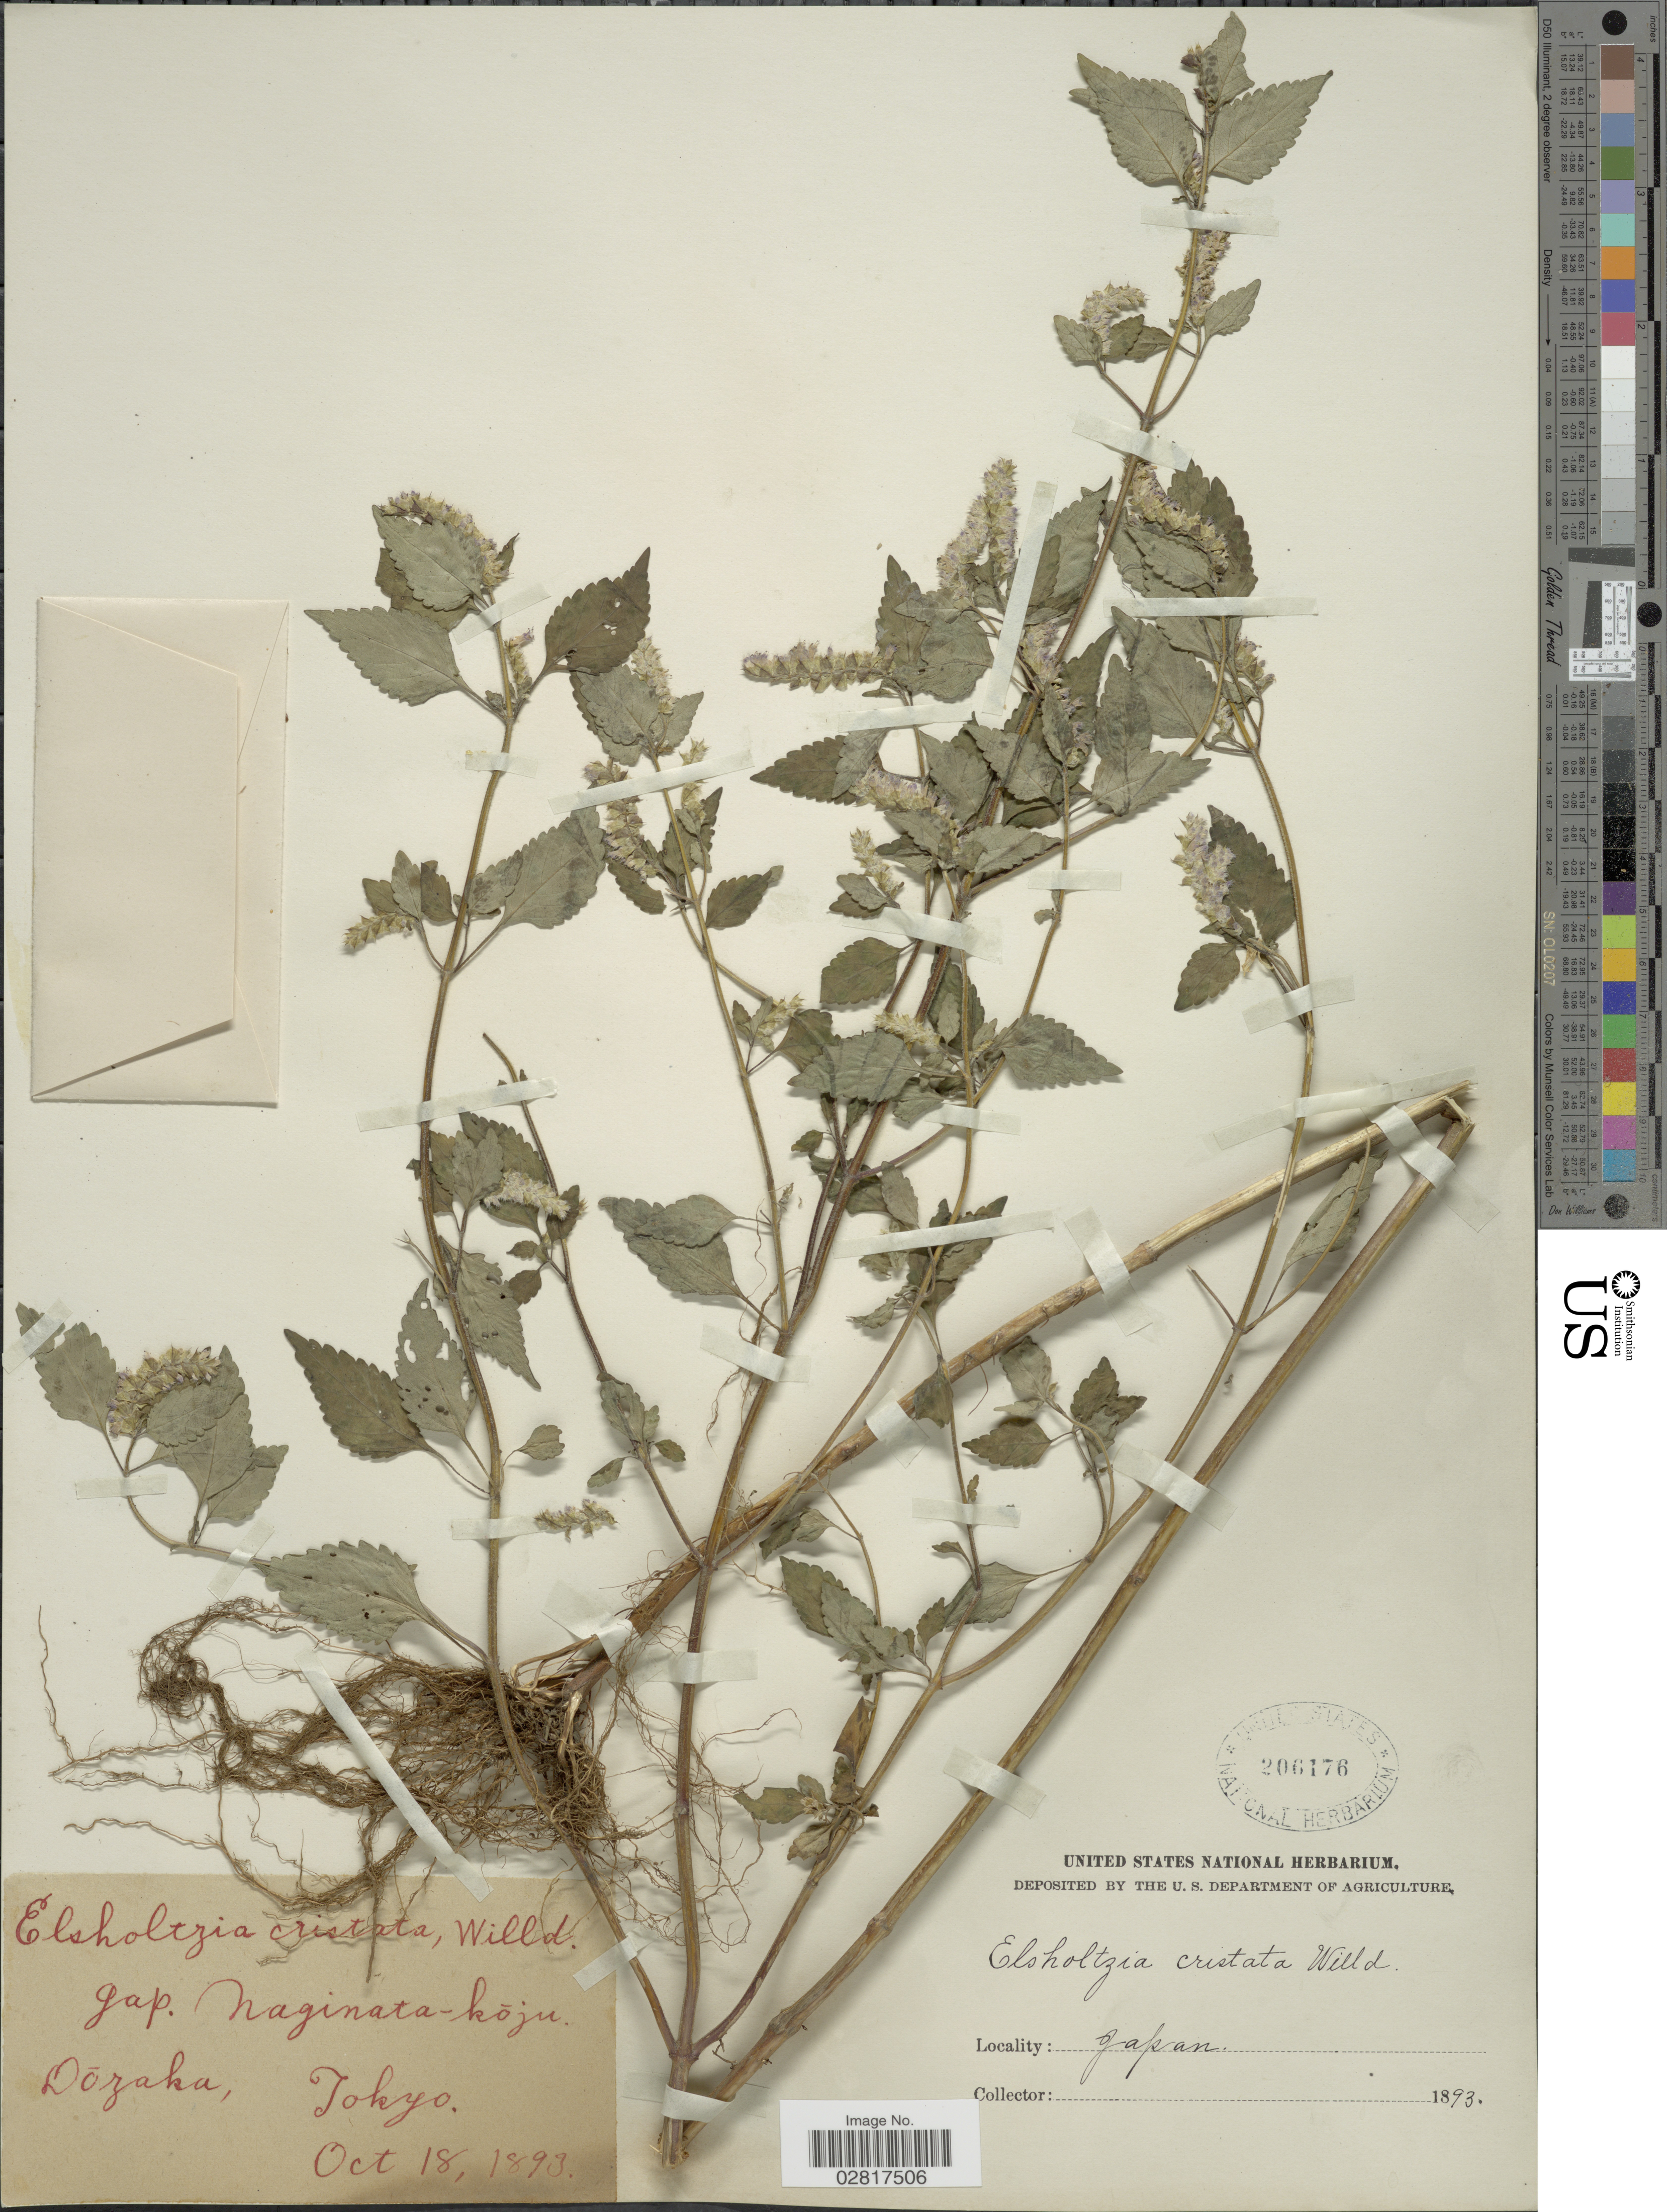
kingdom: Plantae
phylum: Tracheophyta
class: Magnoliopsida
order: Lamiales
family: Lamiaceae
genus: Elsholtzia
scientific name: Elsholtzia patrinii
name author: (Lepech.) Garcke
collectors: ex herb. United States National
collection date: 1893-10-18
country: Japan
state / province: Tokyo, Federal City of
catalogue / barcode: US 206176